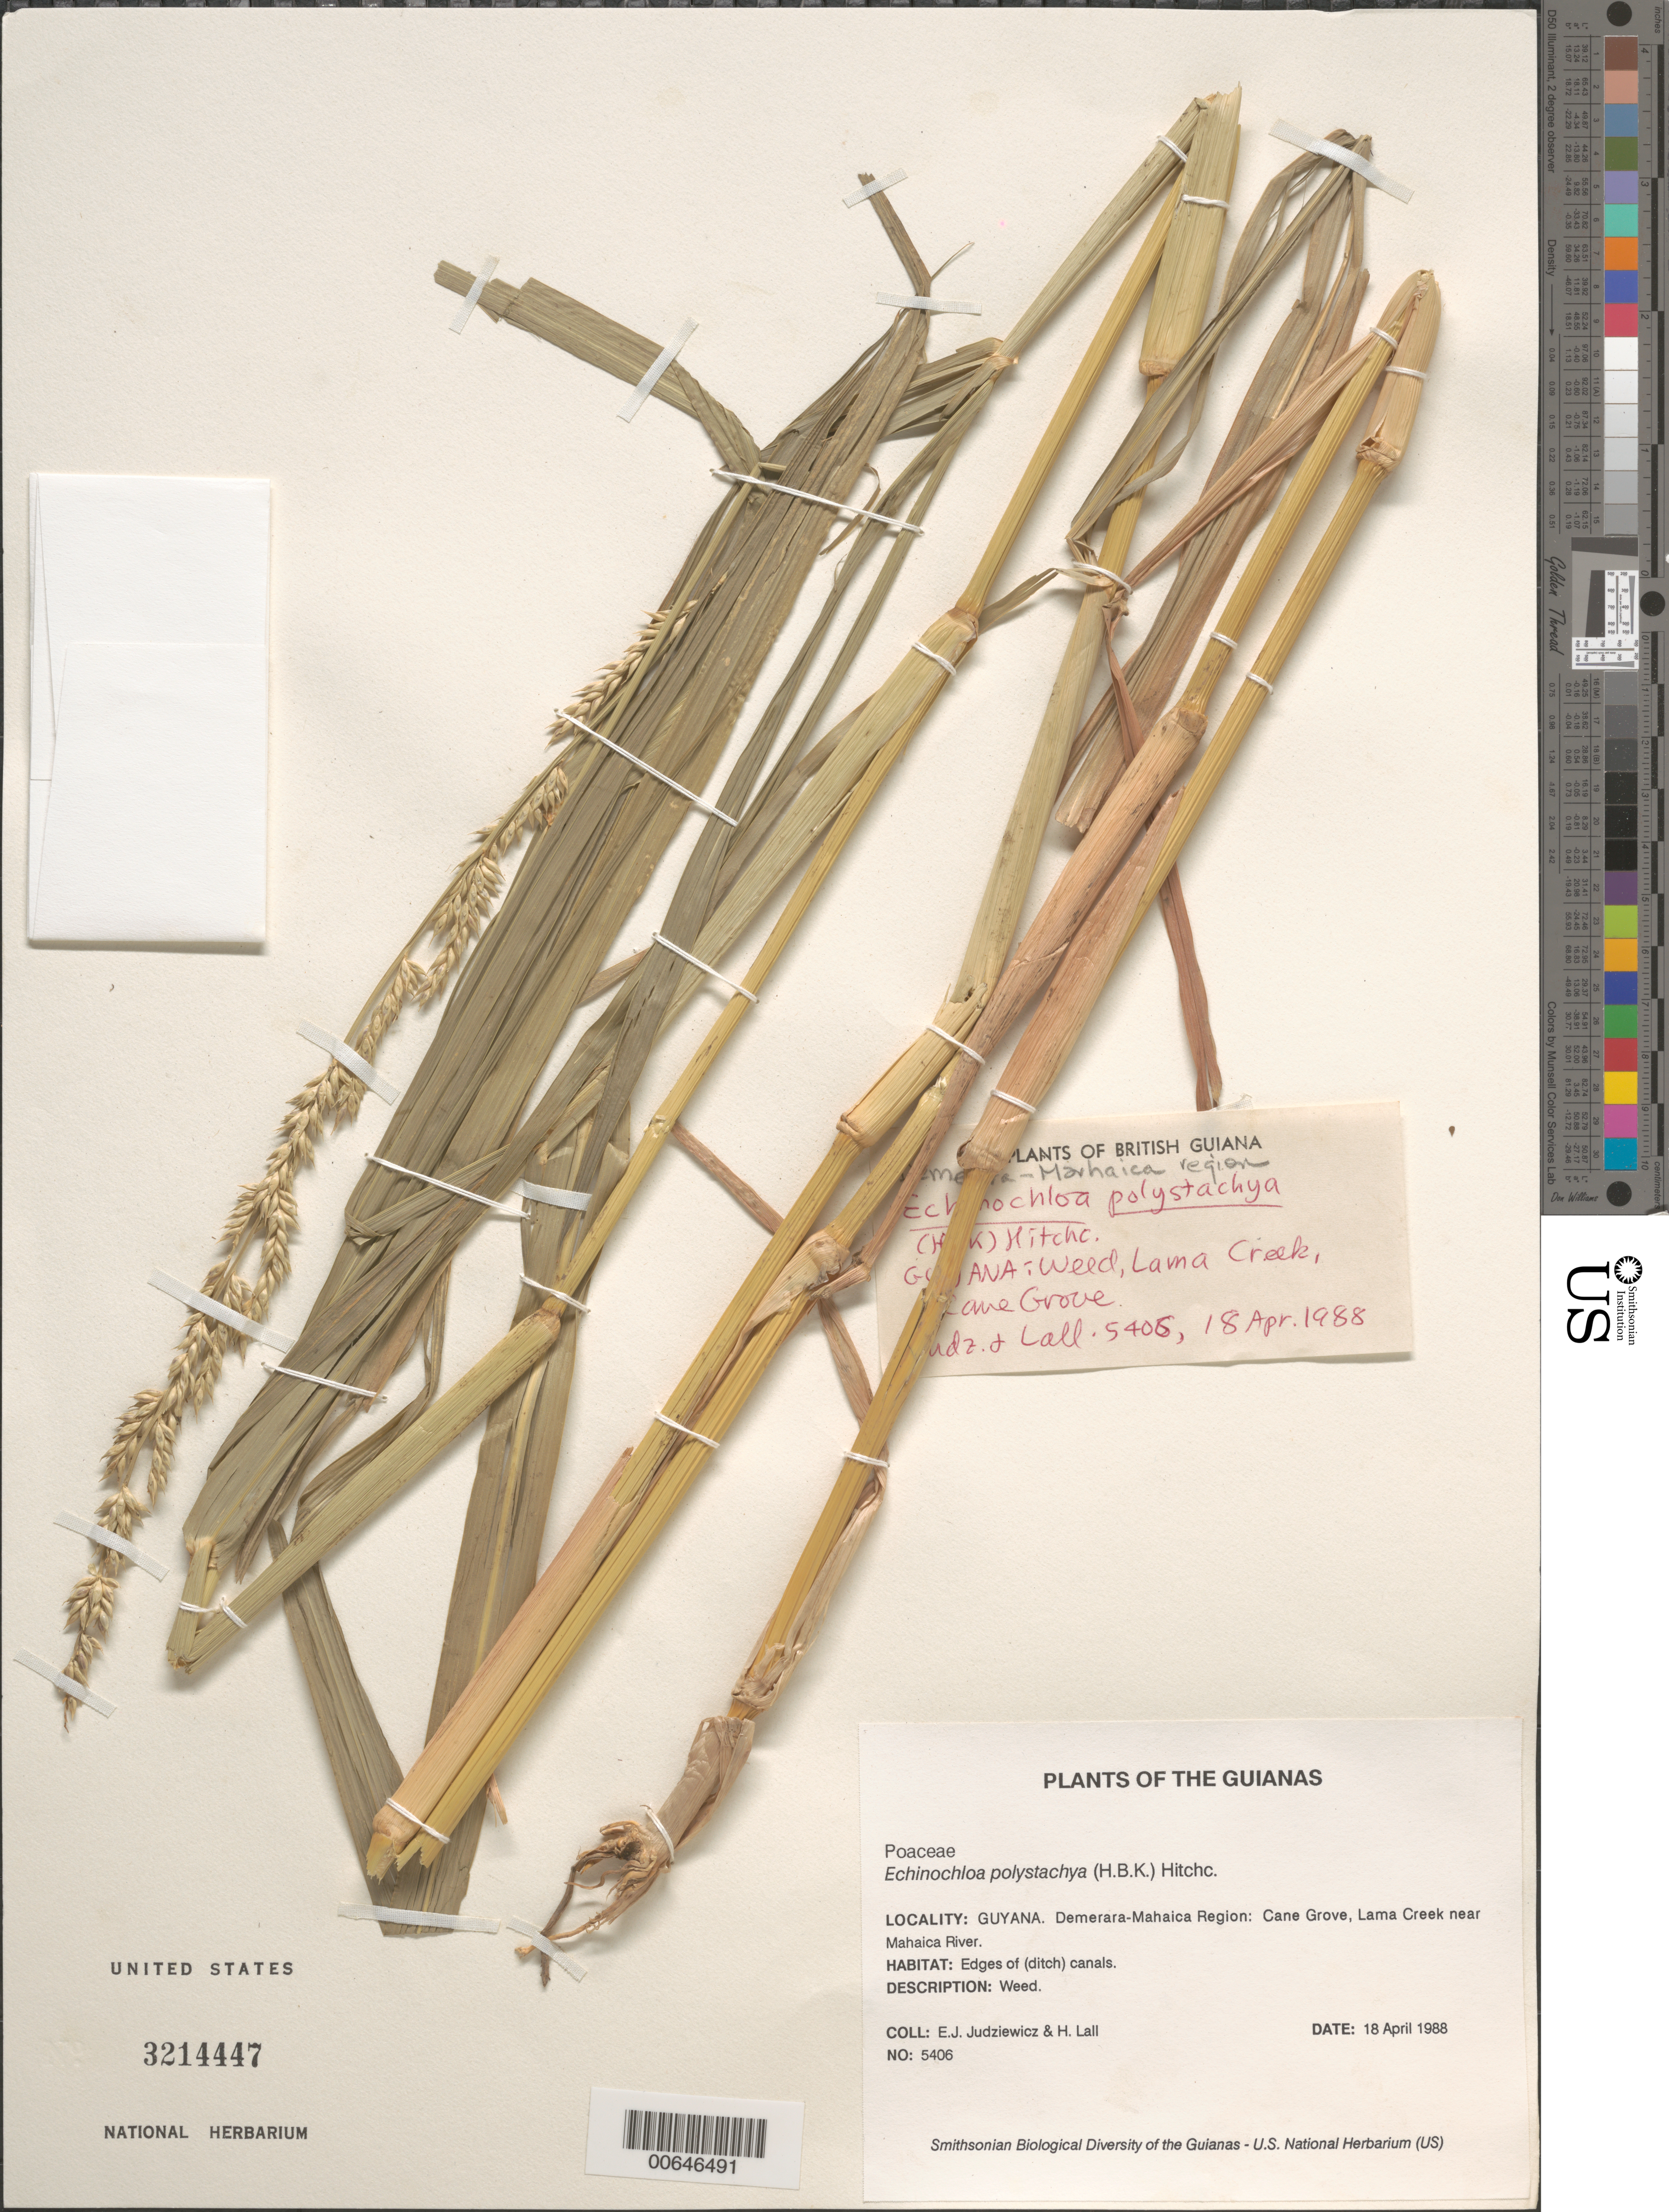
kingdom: Plantae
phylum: Tracheophyta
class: Liliopsida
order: Poales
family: Poaceae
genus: Echinochloa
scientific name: Echinochloa polystachya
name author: (Kunth) Hitchc.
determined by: Judziewicz, E. J.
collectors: E. J. Judziewicz & H. Lall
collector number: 5406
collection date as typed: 18 April 1988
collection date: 1988-04-18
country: Guyana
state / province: Demerara-Mahaica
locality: Cane Grove, Lama Creek near Mahaica River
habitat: Edges of (ditch) canals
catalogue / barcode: US 3214447